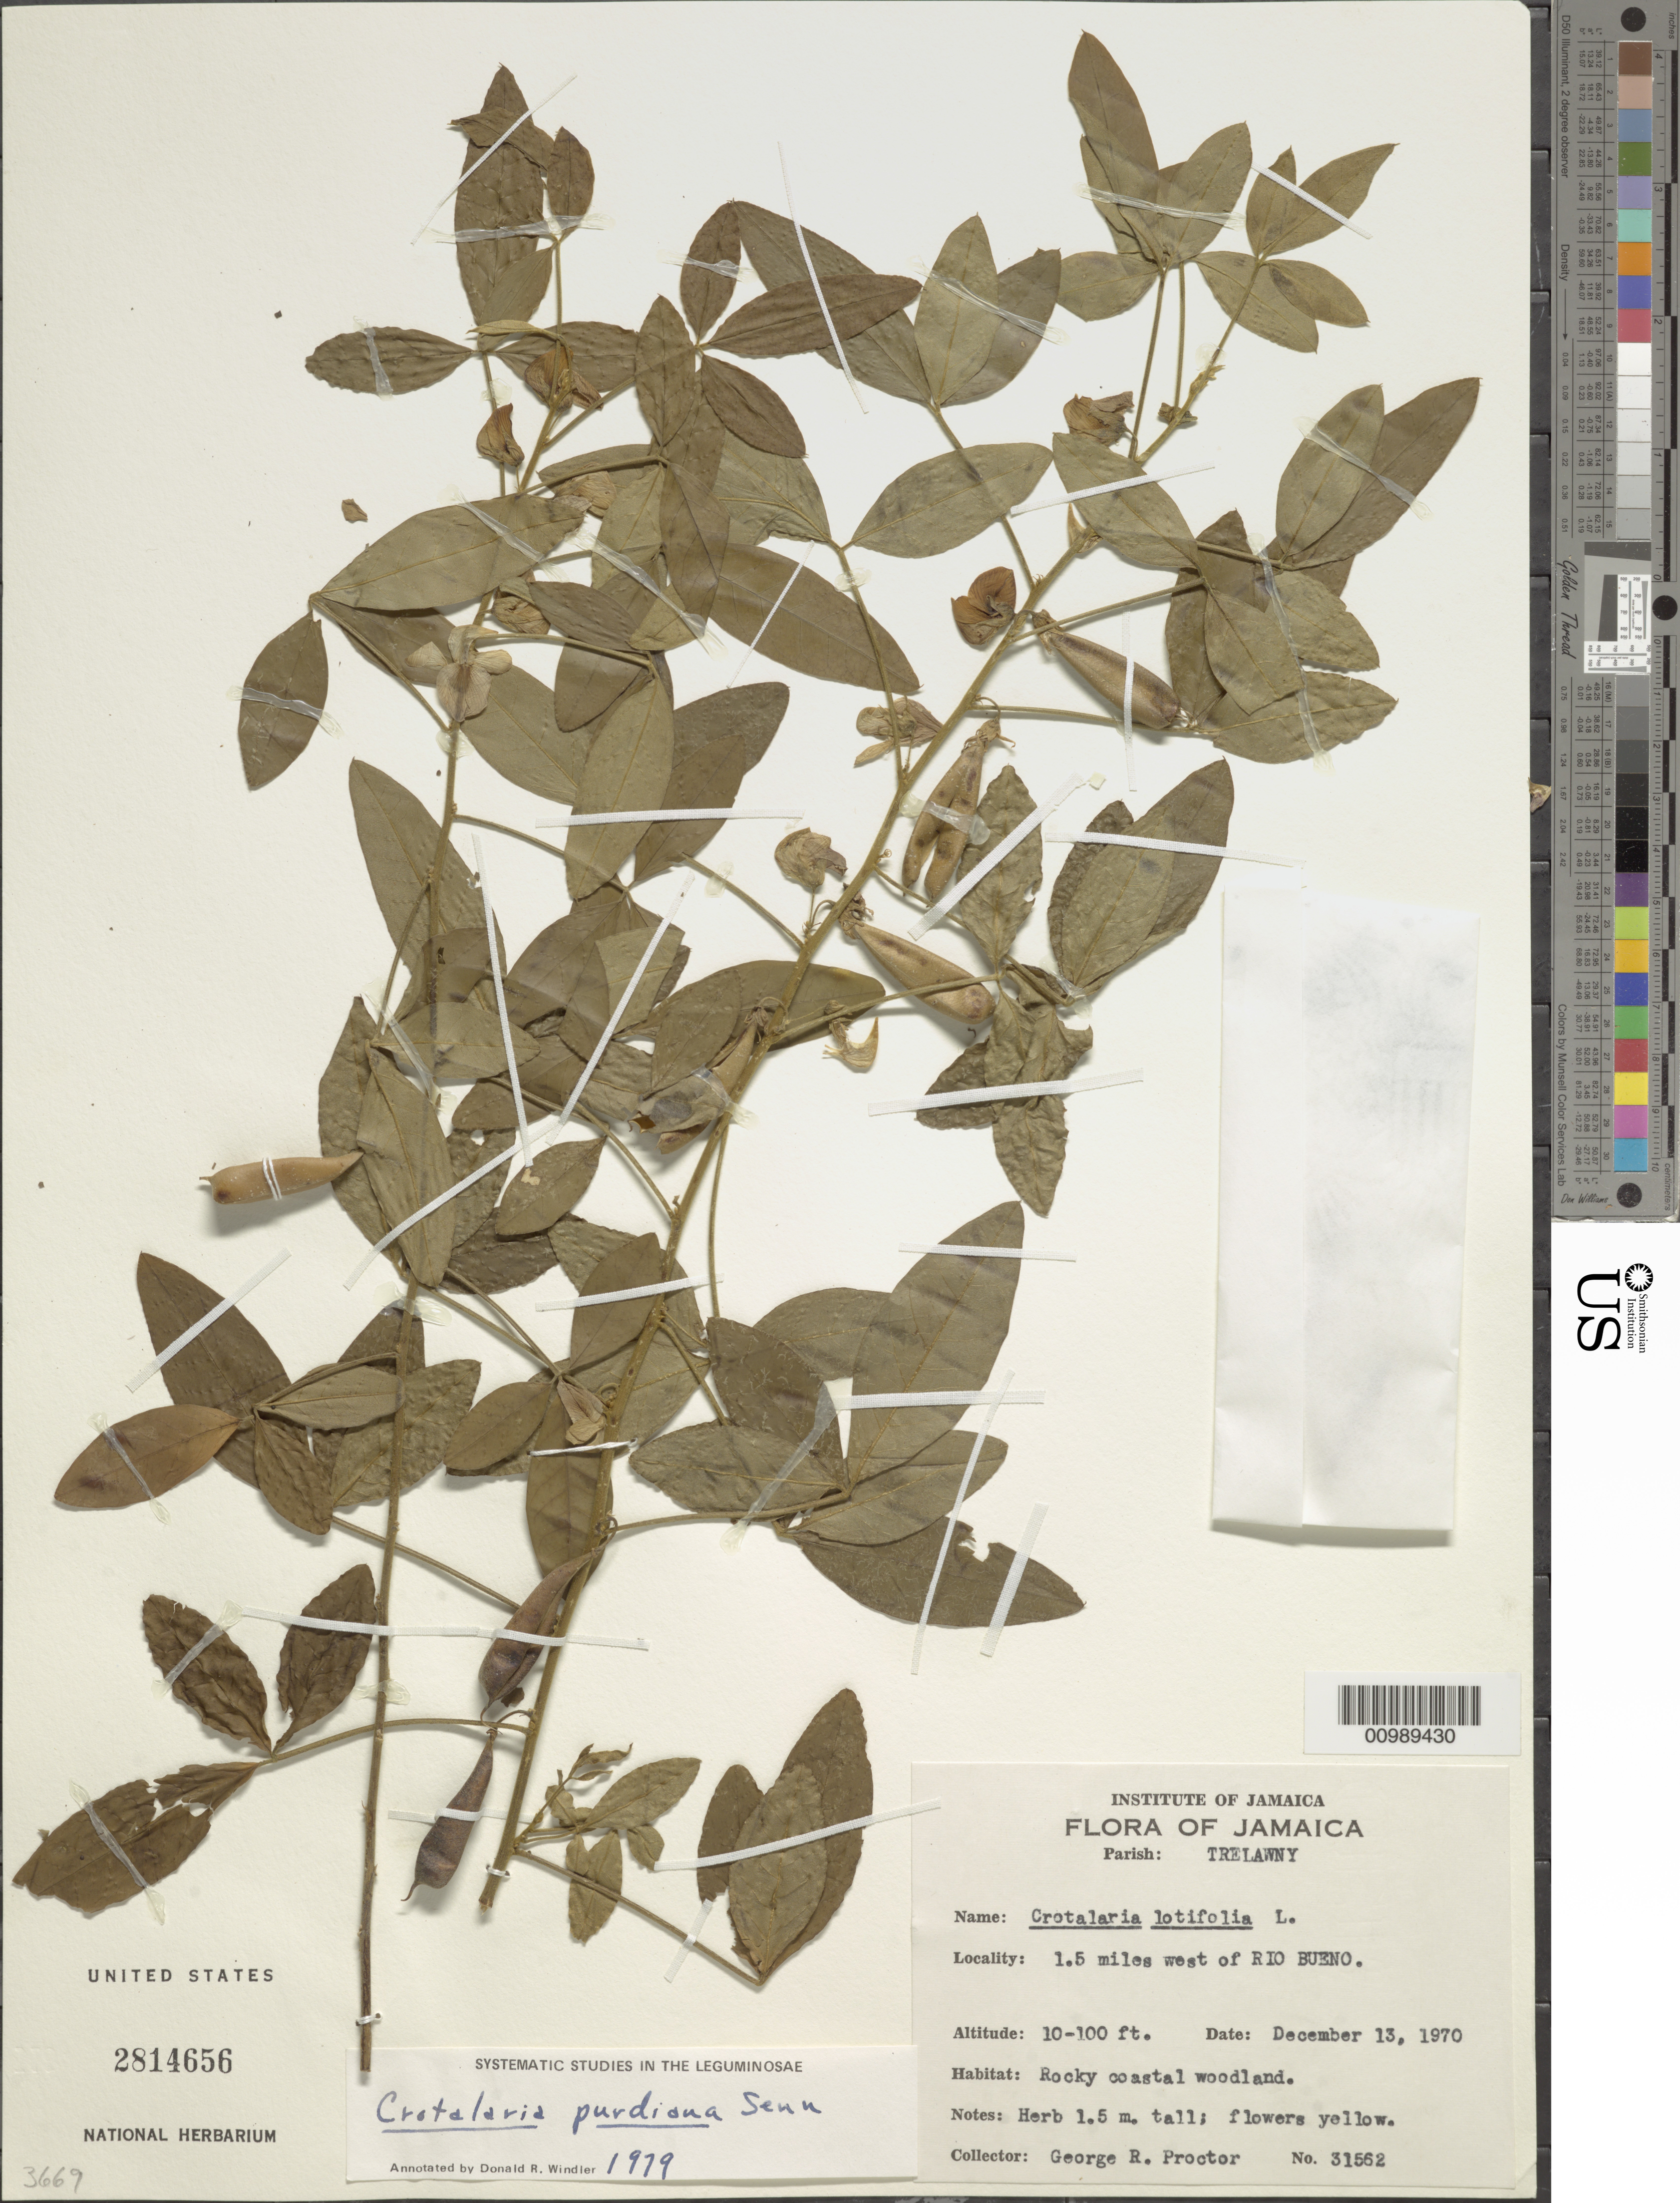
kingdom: Plantae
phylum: Tracheophyta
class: Magnoliopsida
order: Fabales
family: Fabaceae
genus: Crotalaria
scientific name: Crotalaria purdiana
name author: H. Senn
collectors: G. R. Proctor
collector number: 31562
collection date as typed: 13 Dec 1970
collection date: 1970-12-13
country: Jamaica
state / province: Trelawny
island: Jamaica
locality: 1.5 miles W of Rio Bueno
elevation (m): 3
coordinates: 0 N, 0 E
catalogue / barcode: US 2814656